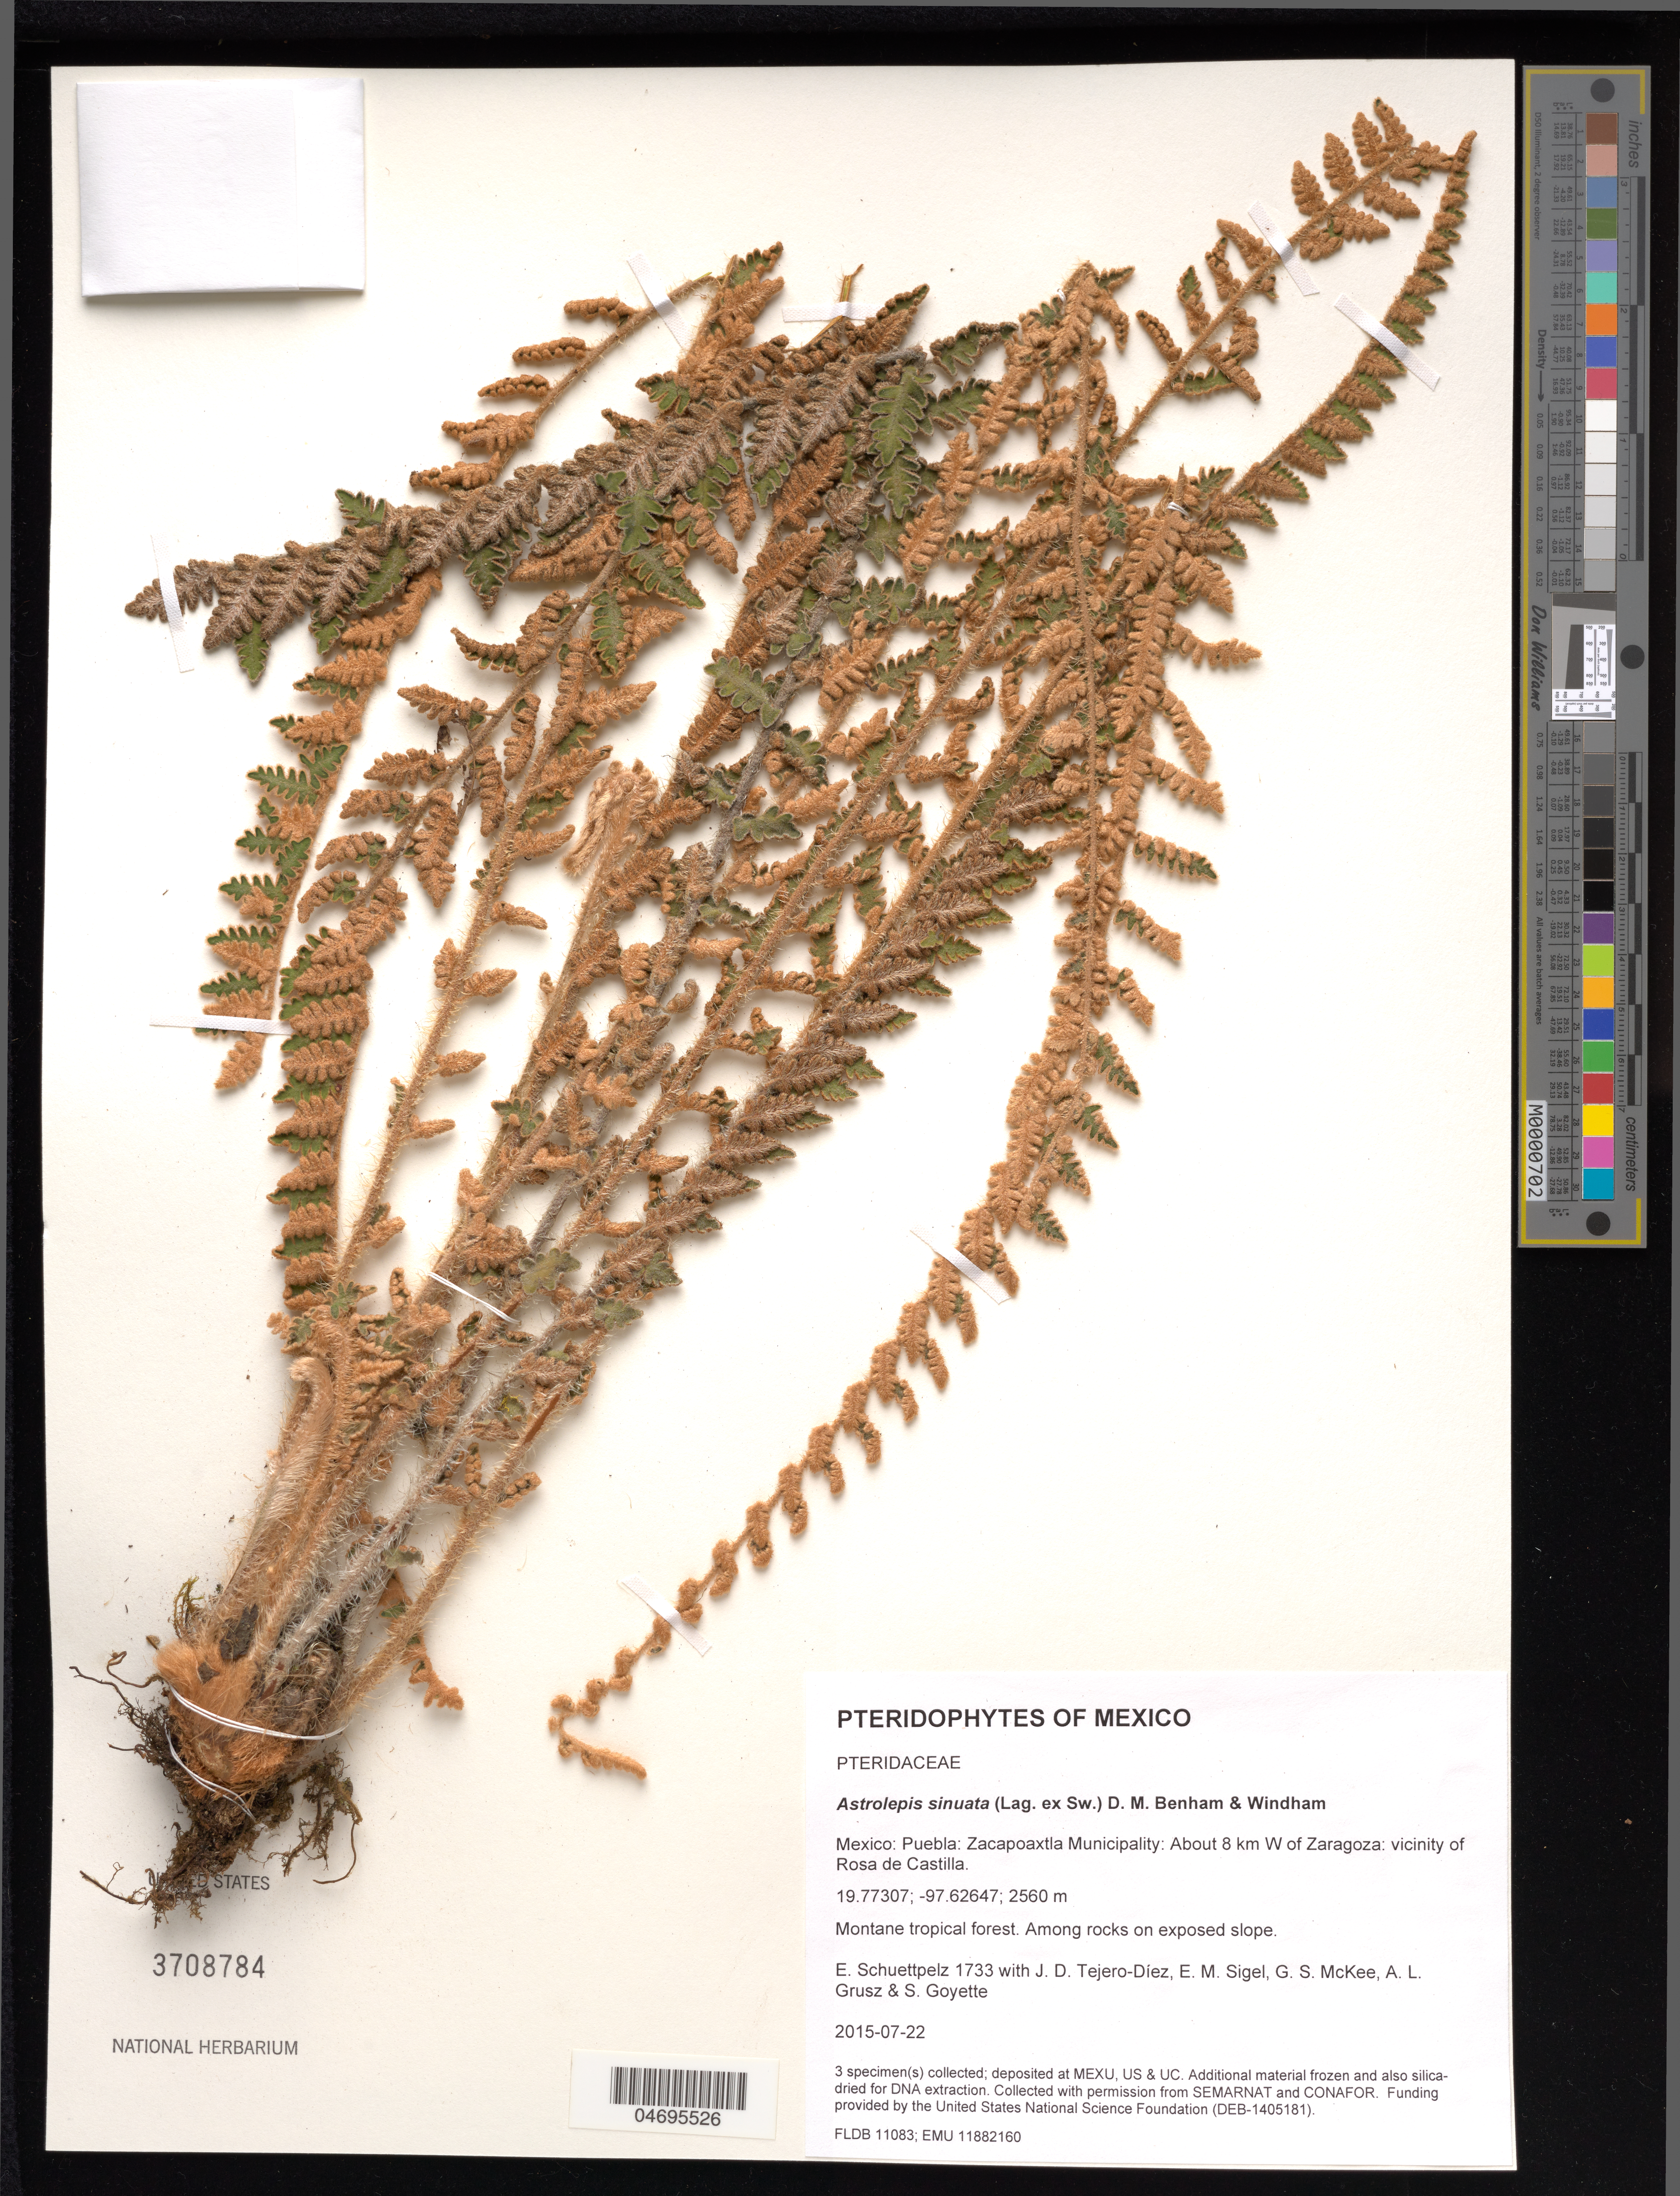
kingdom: Plantae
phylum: Tracheophyta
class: Polypodiopsida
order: Polypodiales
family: Pteridaceae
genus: Astrolepis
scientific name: Astrolepis sinuata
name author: (Lag. ex Sw.) D.M. Benham & Windham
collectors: E. Schuettpelz, D. Tejero-Díez, E. M. Sigel, G. S. McKee & A. Grusz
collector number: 1733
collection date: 2015-07-22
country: Mexico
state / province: Puebla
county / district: Zacapoaxtla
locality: About 8 km W of Zaragoza: vicinity of Rosa de Castilla.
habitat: Montane tropical forest.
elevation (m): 2560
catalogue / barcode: US 3708784